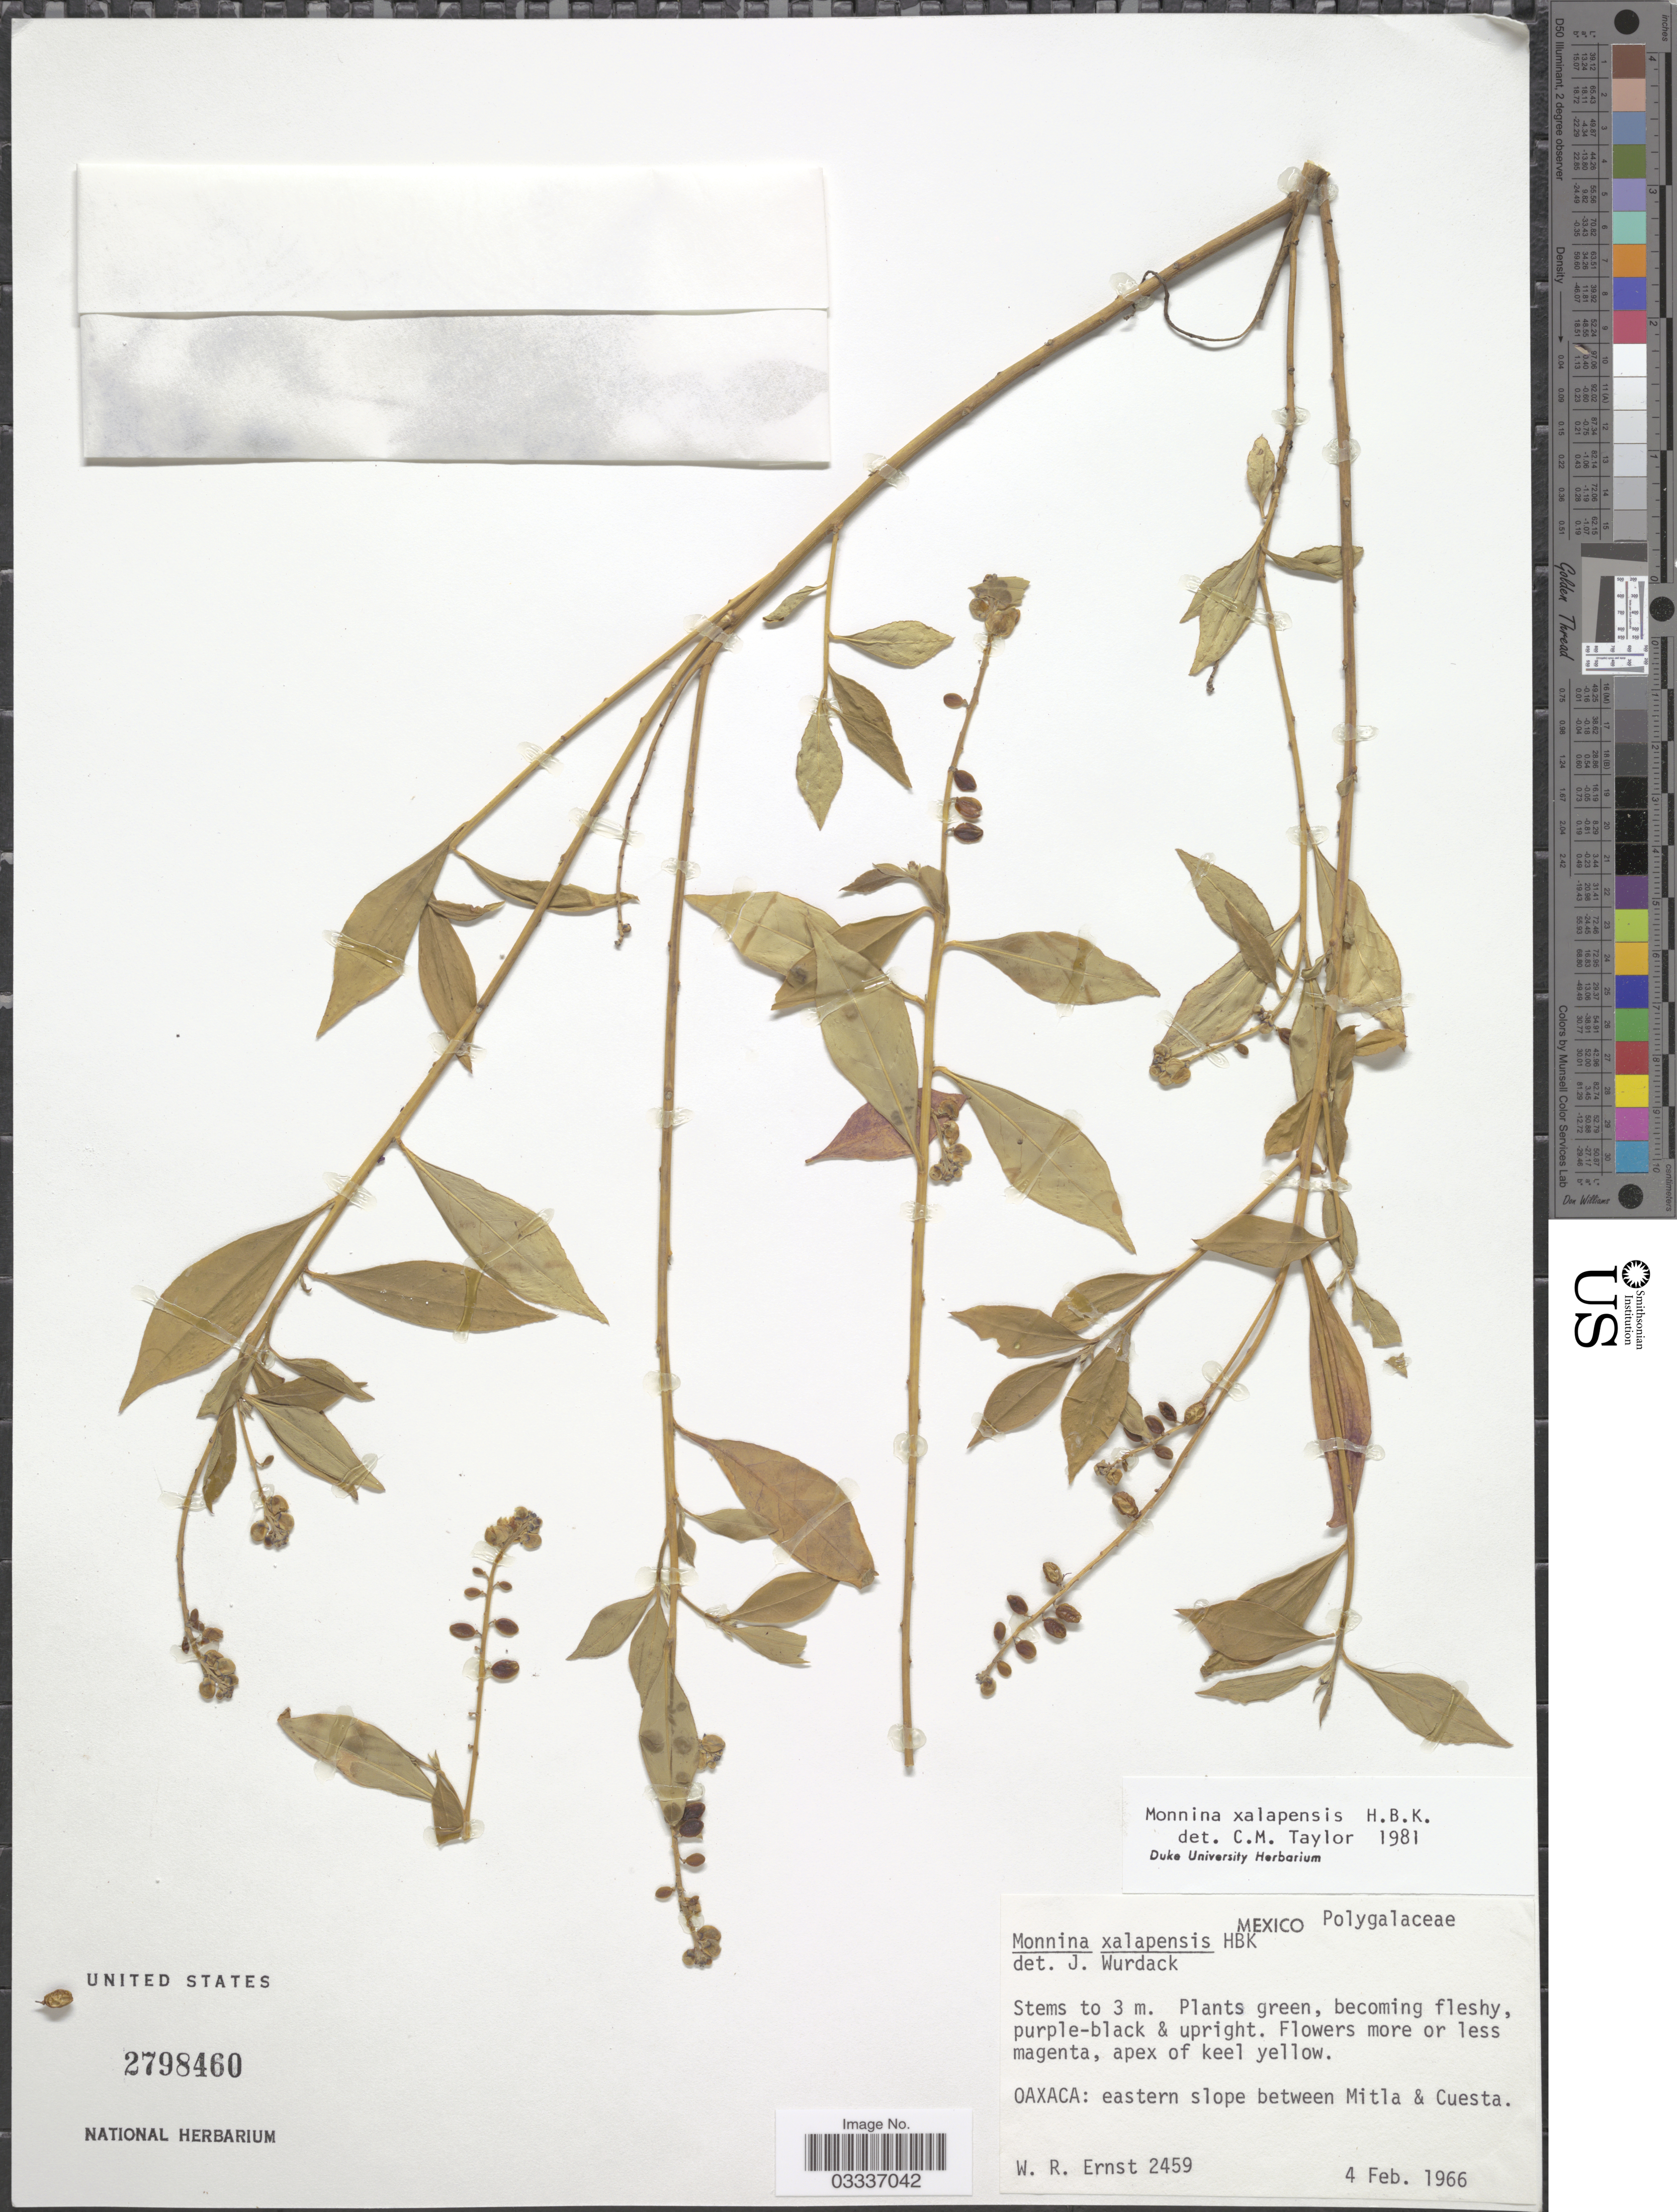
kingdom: Plantae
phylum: Tracheophyta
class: Magnoliopsida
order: Fabales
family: Polygalaceae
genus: Monnina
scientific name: Monnina xalapensis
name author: Kunth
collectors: W. R. Ernst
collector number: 2459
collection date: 1966-02-04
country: Mexico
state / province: Oaxaca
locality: Eastern slope between Mitla & Cuesta.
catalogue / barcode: US 2798460